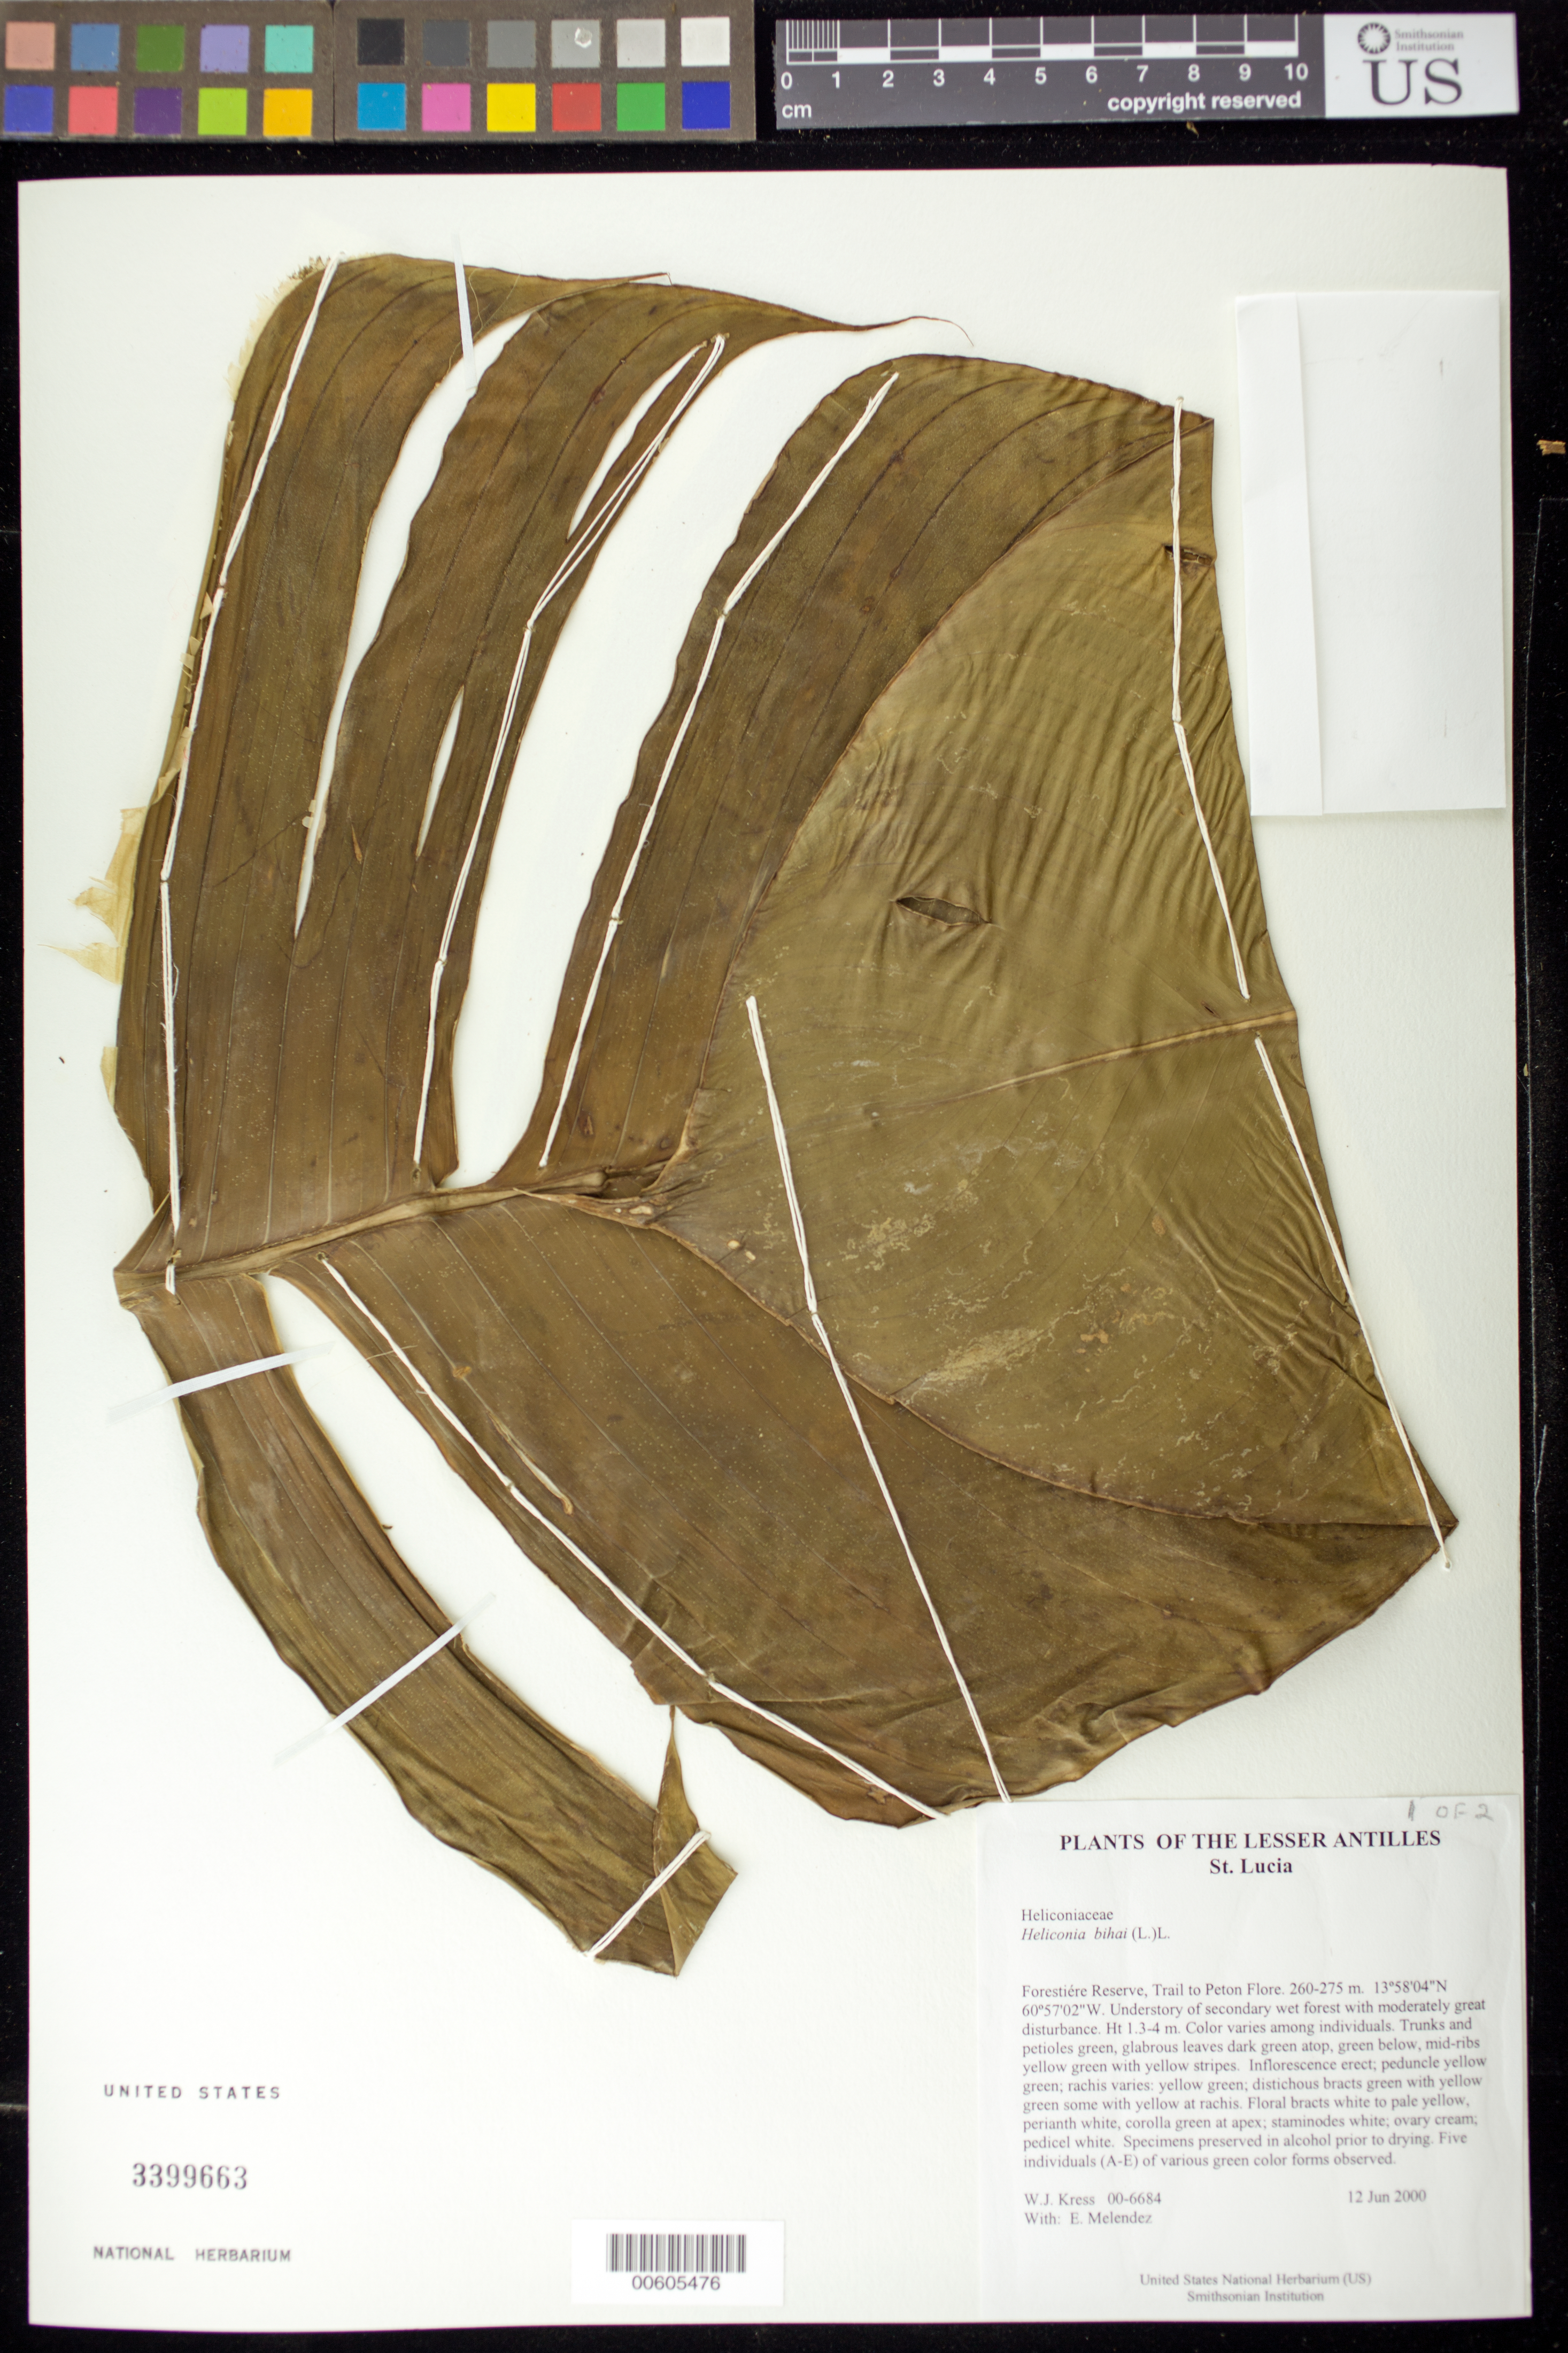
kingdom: Plantae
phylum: Tracheophyta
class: Liliopsida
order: Zingiberales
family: Heliconiaceae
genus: Heliconia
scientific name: Heliconia bihai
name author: (L.) L.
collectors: W. J. Kress & E. Meléndez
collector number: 00-6684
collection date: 2000-06-12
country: St. Lucia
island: St. Lucia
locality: Forestiére Reserve, Trail to Peton Flore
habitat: Understory of secondary wet forest with moderately great disturbance.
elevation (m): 260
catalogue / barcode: US 3399663